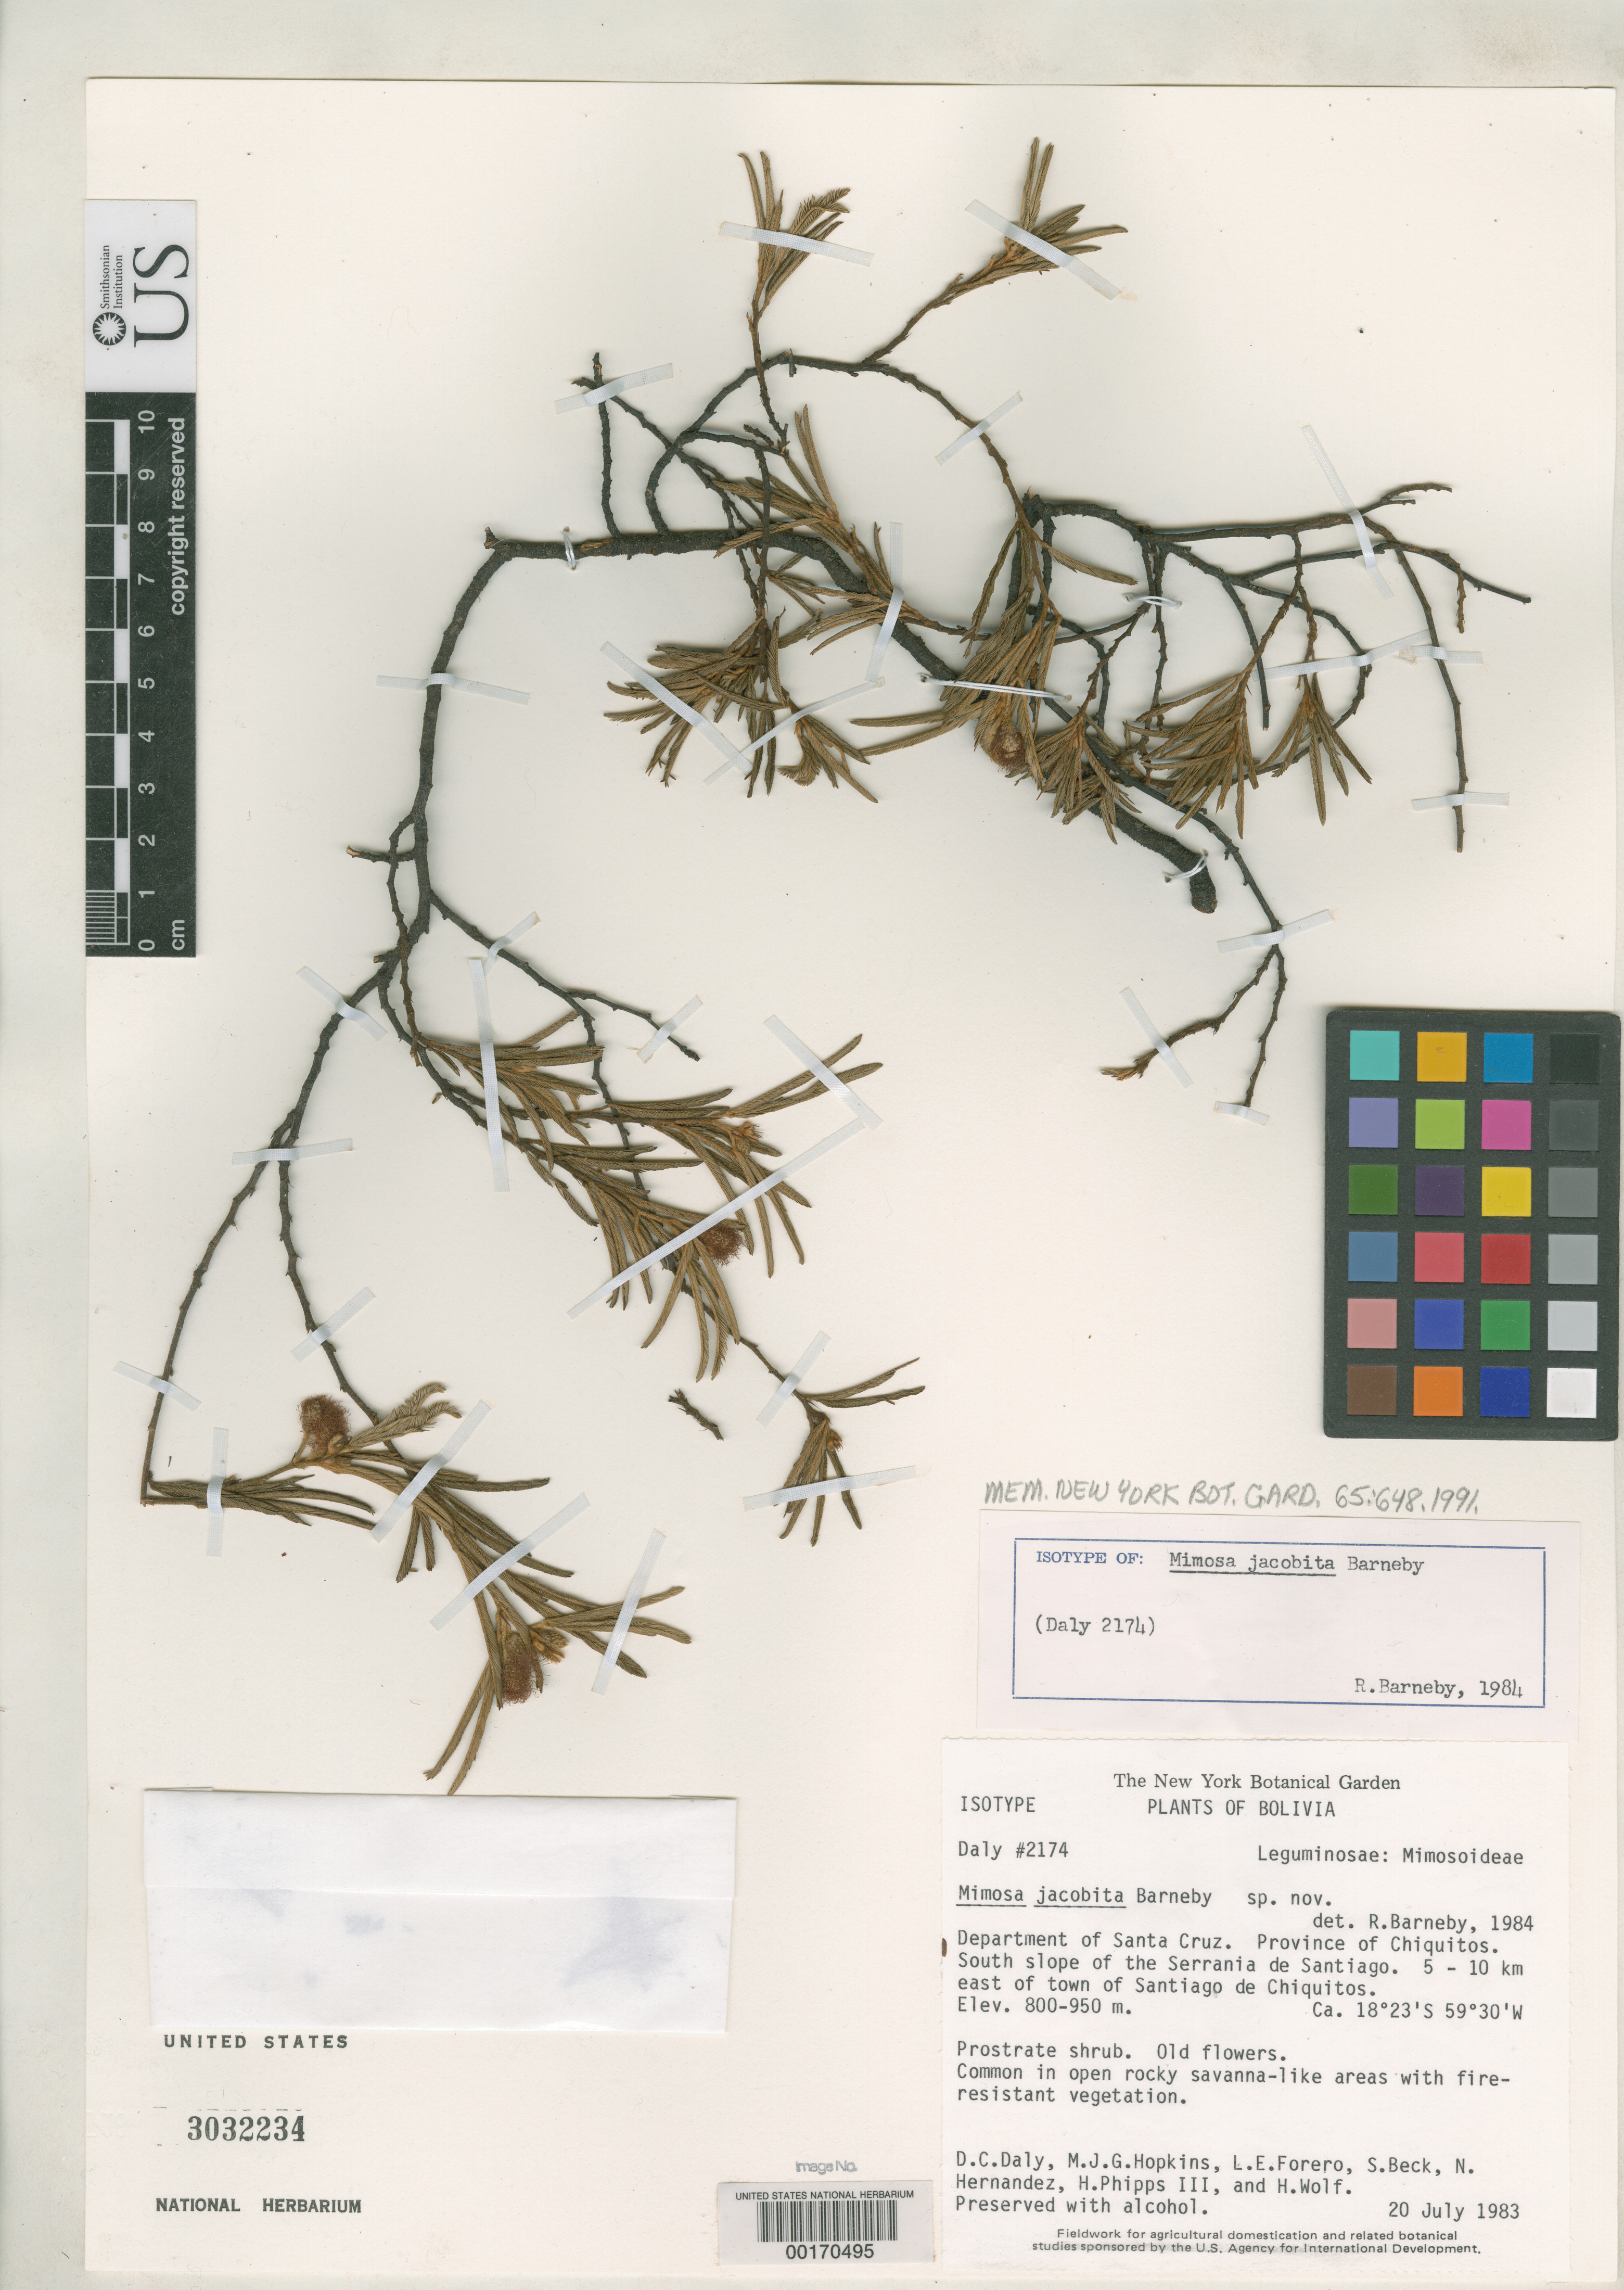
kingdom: Plantae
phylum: Tracheophyta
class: Magnoliopsida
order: Fabales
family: Fabaceae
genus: Mimosa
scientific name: Mimosa jacobita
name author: Barneby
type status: Isotype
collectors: D. C. Daly, M. J. G. Hopkins, L. E. Forero, S. G. Beck & N. Hernandez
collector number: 2174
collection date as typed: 20 Jul 1983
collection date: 1983-07-20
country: Bolivia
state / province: Santa Cruz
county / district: Chiquitos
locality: S slope of Serrania de Santiago, 5-10 km E of town of Santiago de Chiquitos.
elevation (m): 800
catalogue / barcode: US 3032234